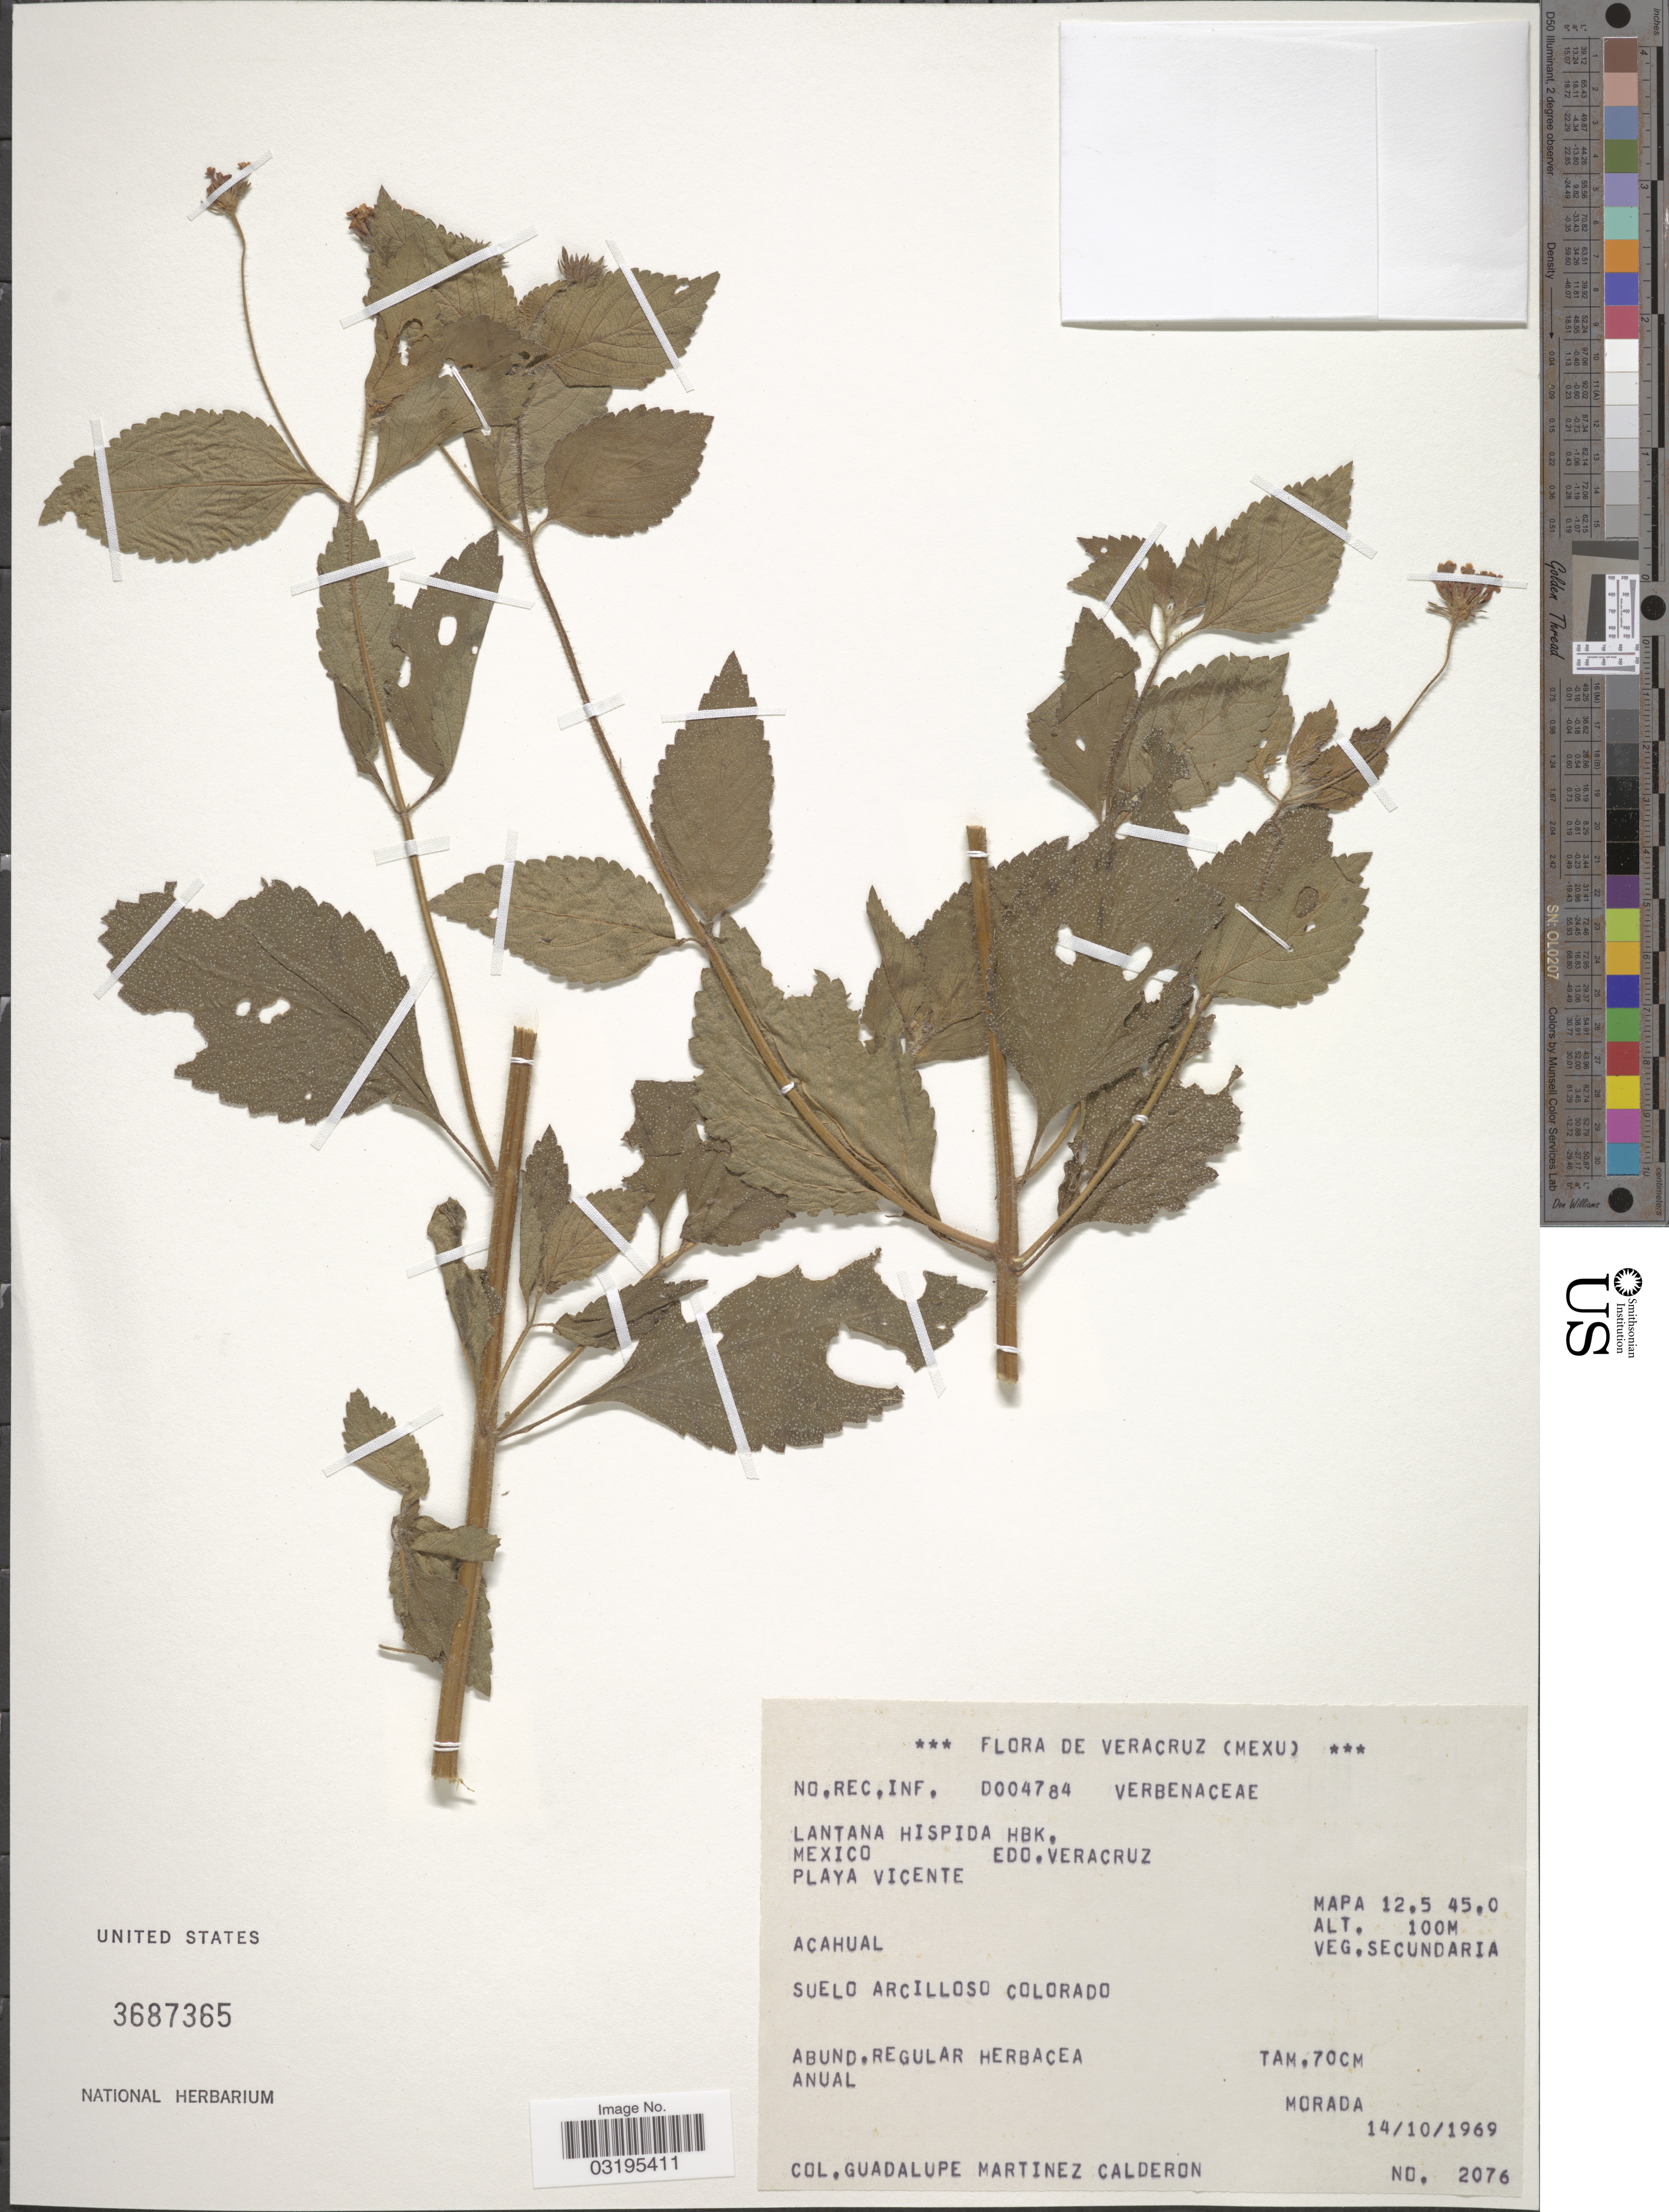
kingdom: Plantae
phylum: Tracheophyta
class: Magnoliopsida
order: Lamiales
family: Verbenaceae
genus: Lantana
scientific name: Lantana hispida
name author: Kunth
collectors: G. Martinez-C.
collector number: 2076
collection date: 1969-10-14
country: Mexico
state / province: Veracruz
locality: Edo. Veracruz. Playa Vicente. Mapa 12.5 45.0 [unsure placement]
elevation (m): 100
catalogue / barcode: US 3687365